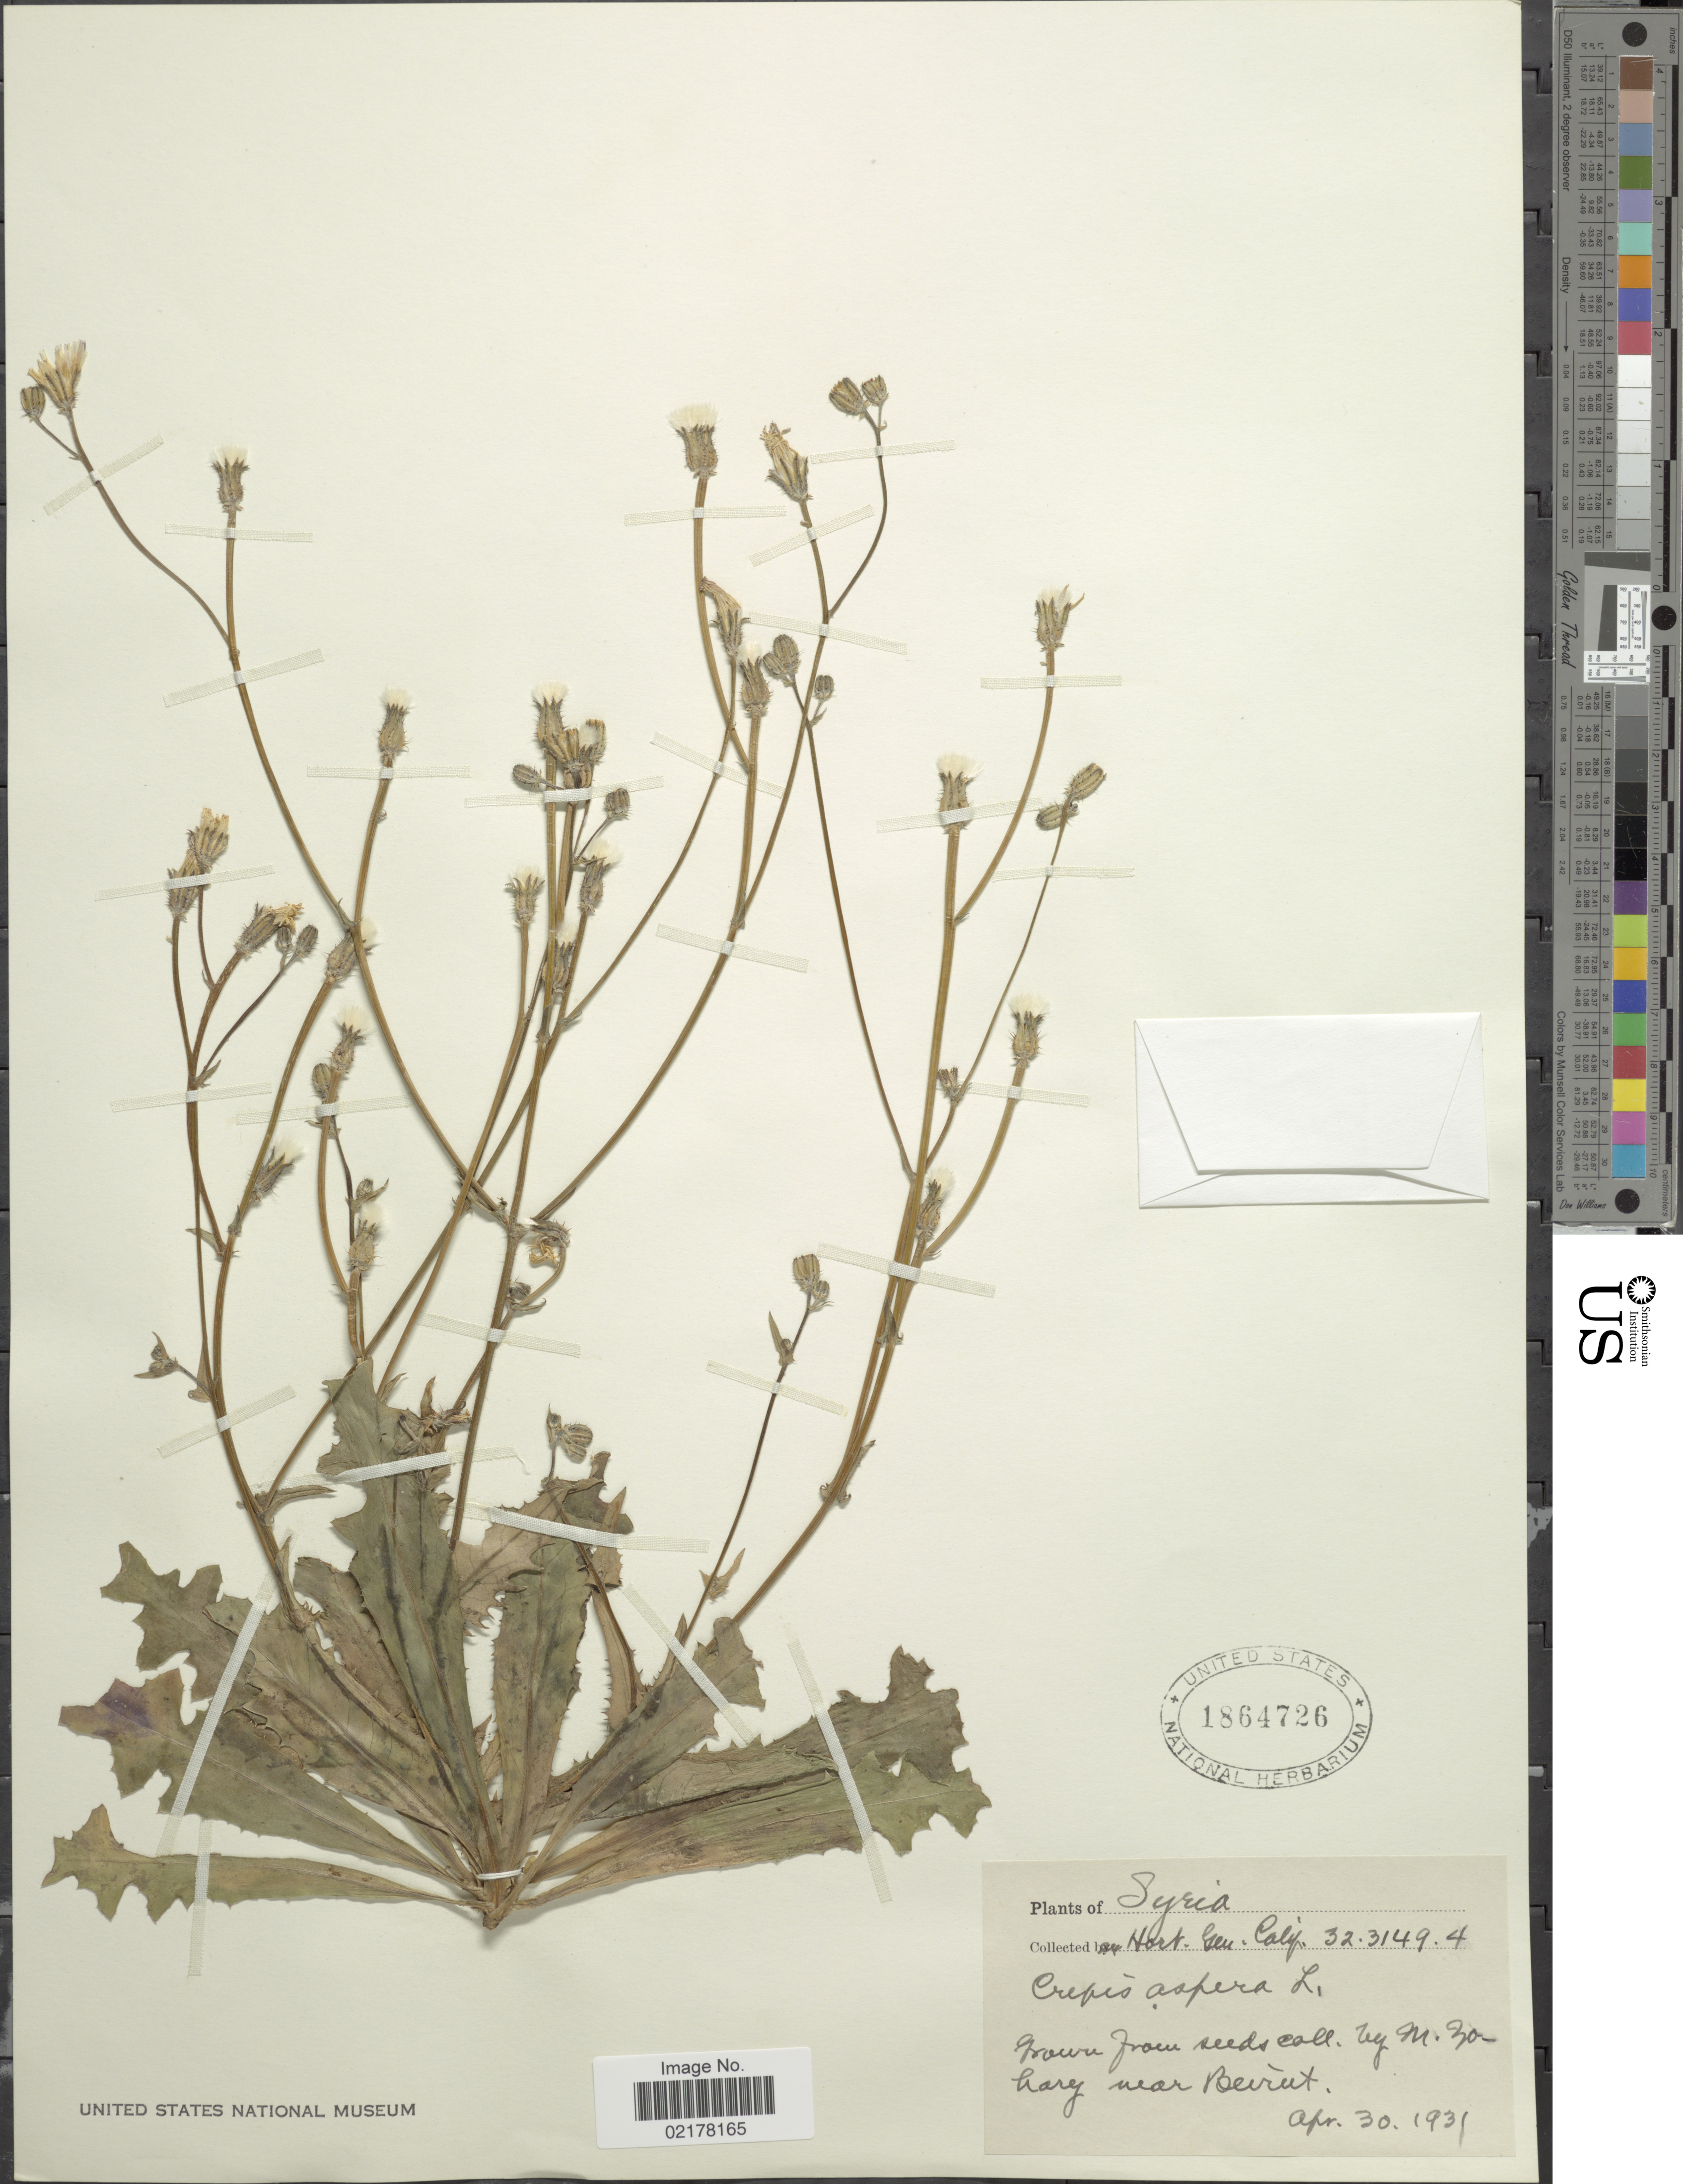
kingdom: Plantae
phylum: Tracheophyta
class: Magnoliopsida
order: Asterales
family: Asteraceae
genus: Crepis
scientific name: Crepis aspera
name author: L.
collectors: Hort. Gen. Calif.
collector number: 3231494?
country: Syria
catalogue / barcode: US 1864726